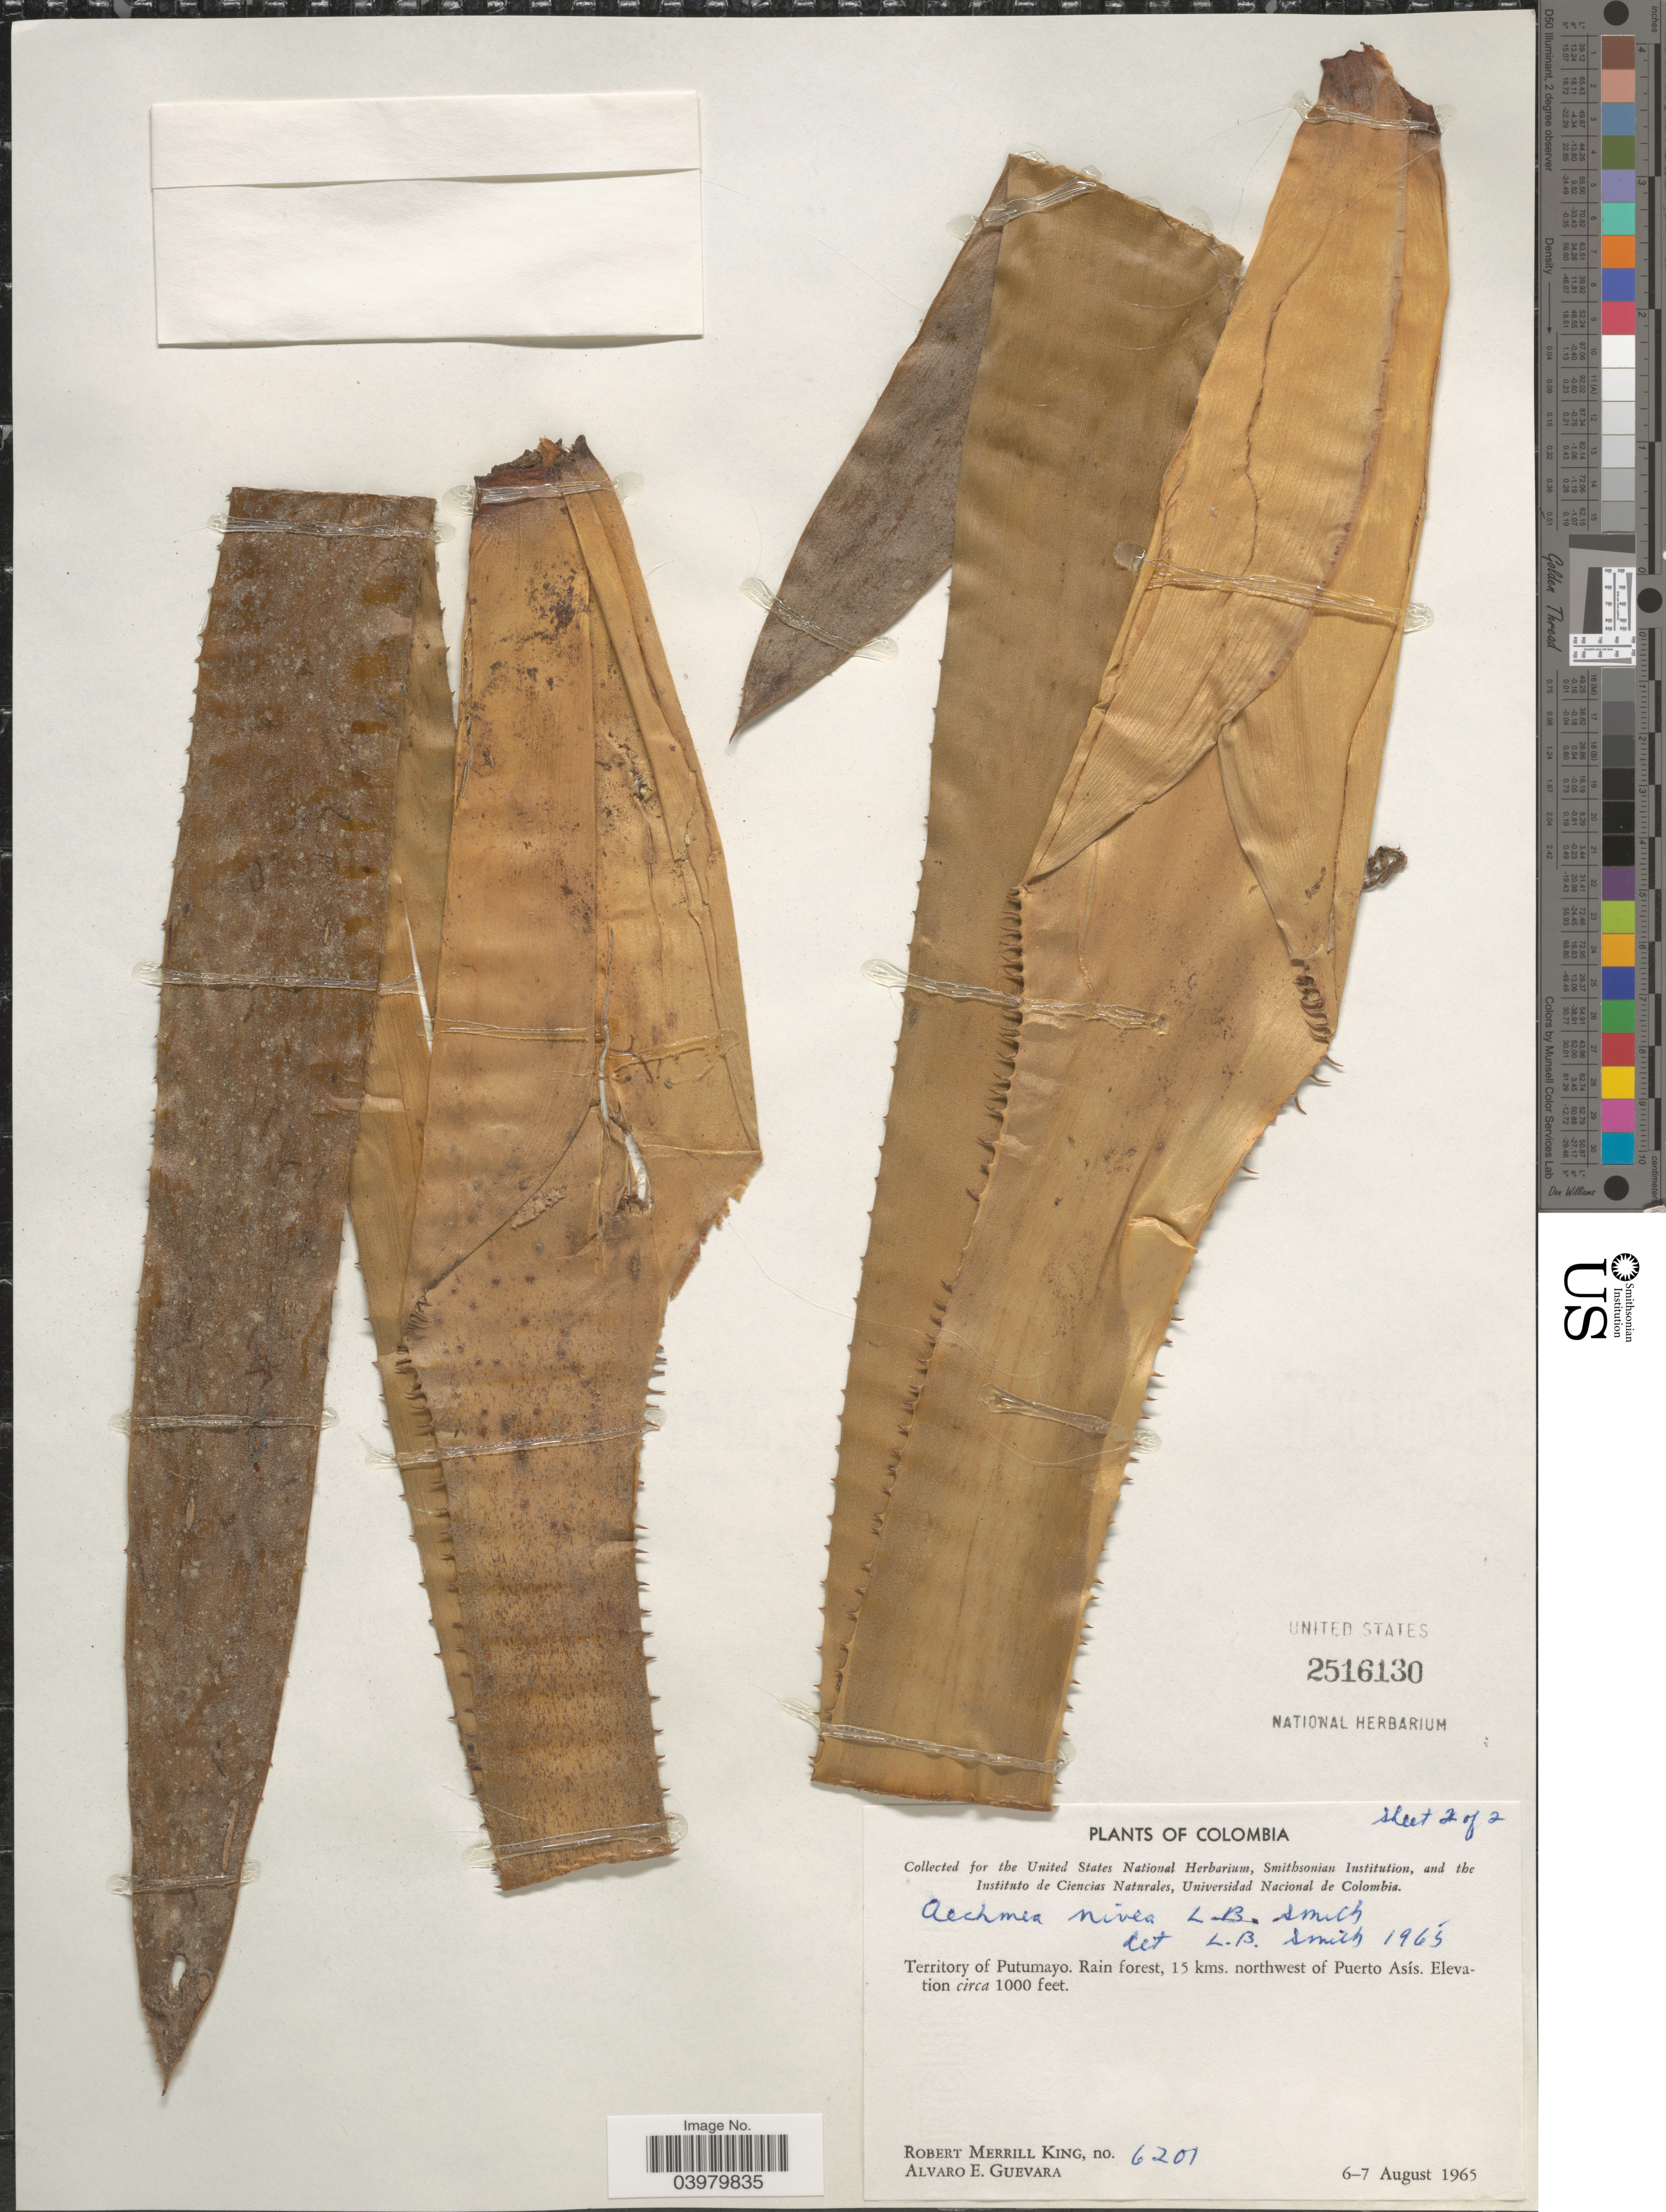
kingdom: Plantae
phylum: Tracheophyta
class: Liliopsida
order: Poales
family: Bromeliaceae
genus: Aechmea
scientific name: Aechmea nivea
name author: L.B. Sm.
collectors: R. M. King & A. E. Guevara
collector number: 6201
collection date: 1965-08-06/1965-08-07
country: Colombia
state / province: Putumayo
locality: Rain forest, 15 kms. northwest of Puerto Asís.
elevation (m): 305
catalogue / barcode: US 2516130